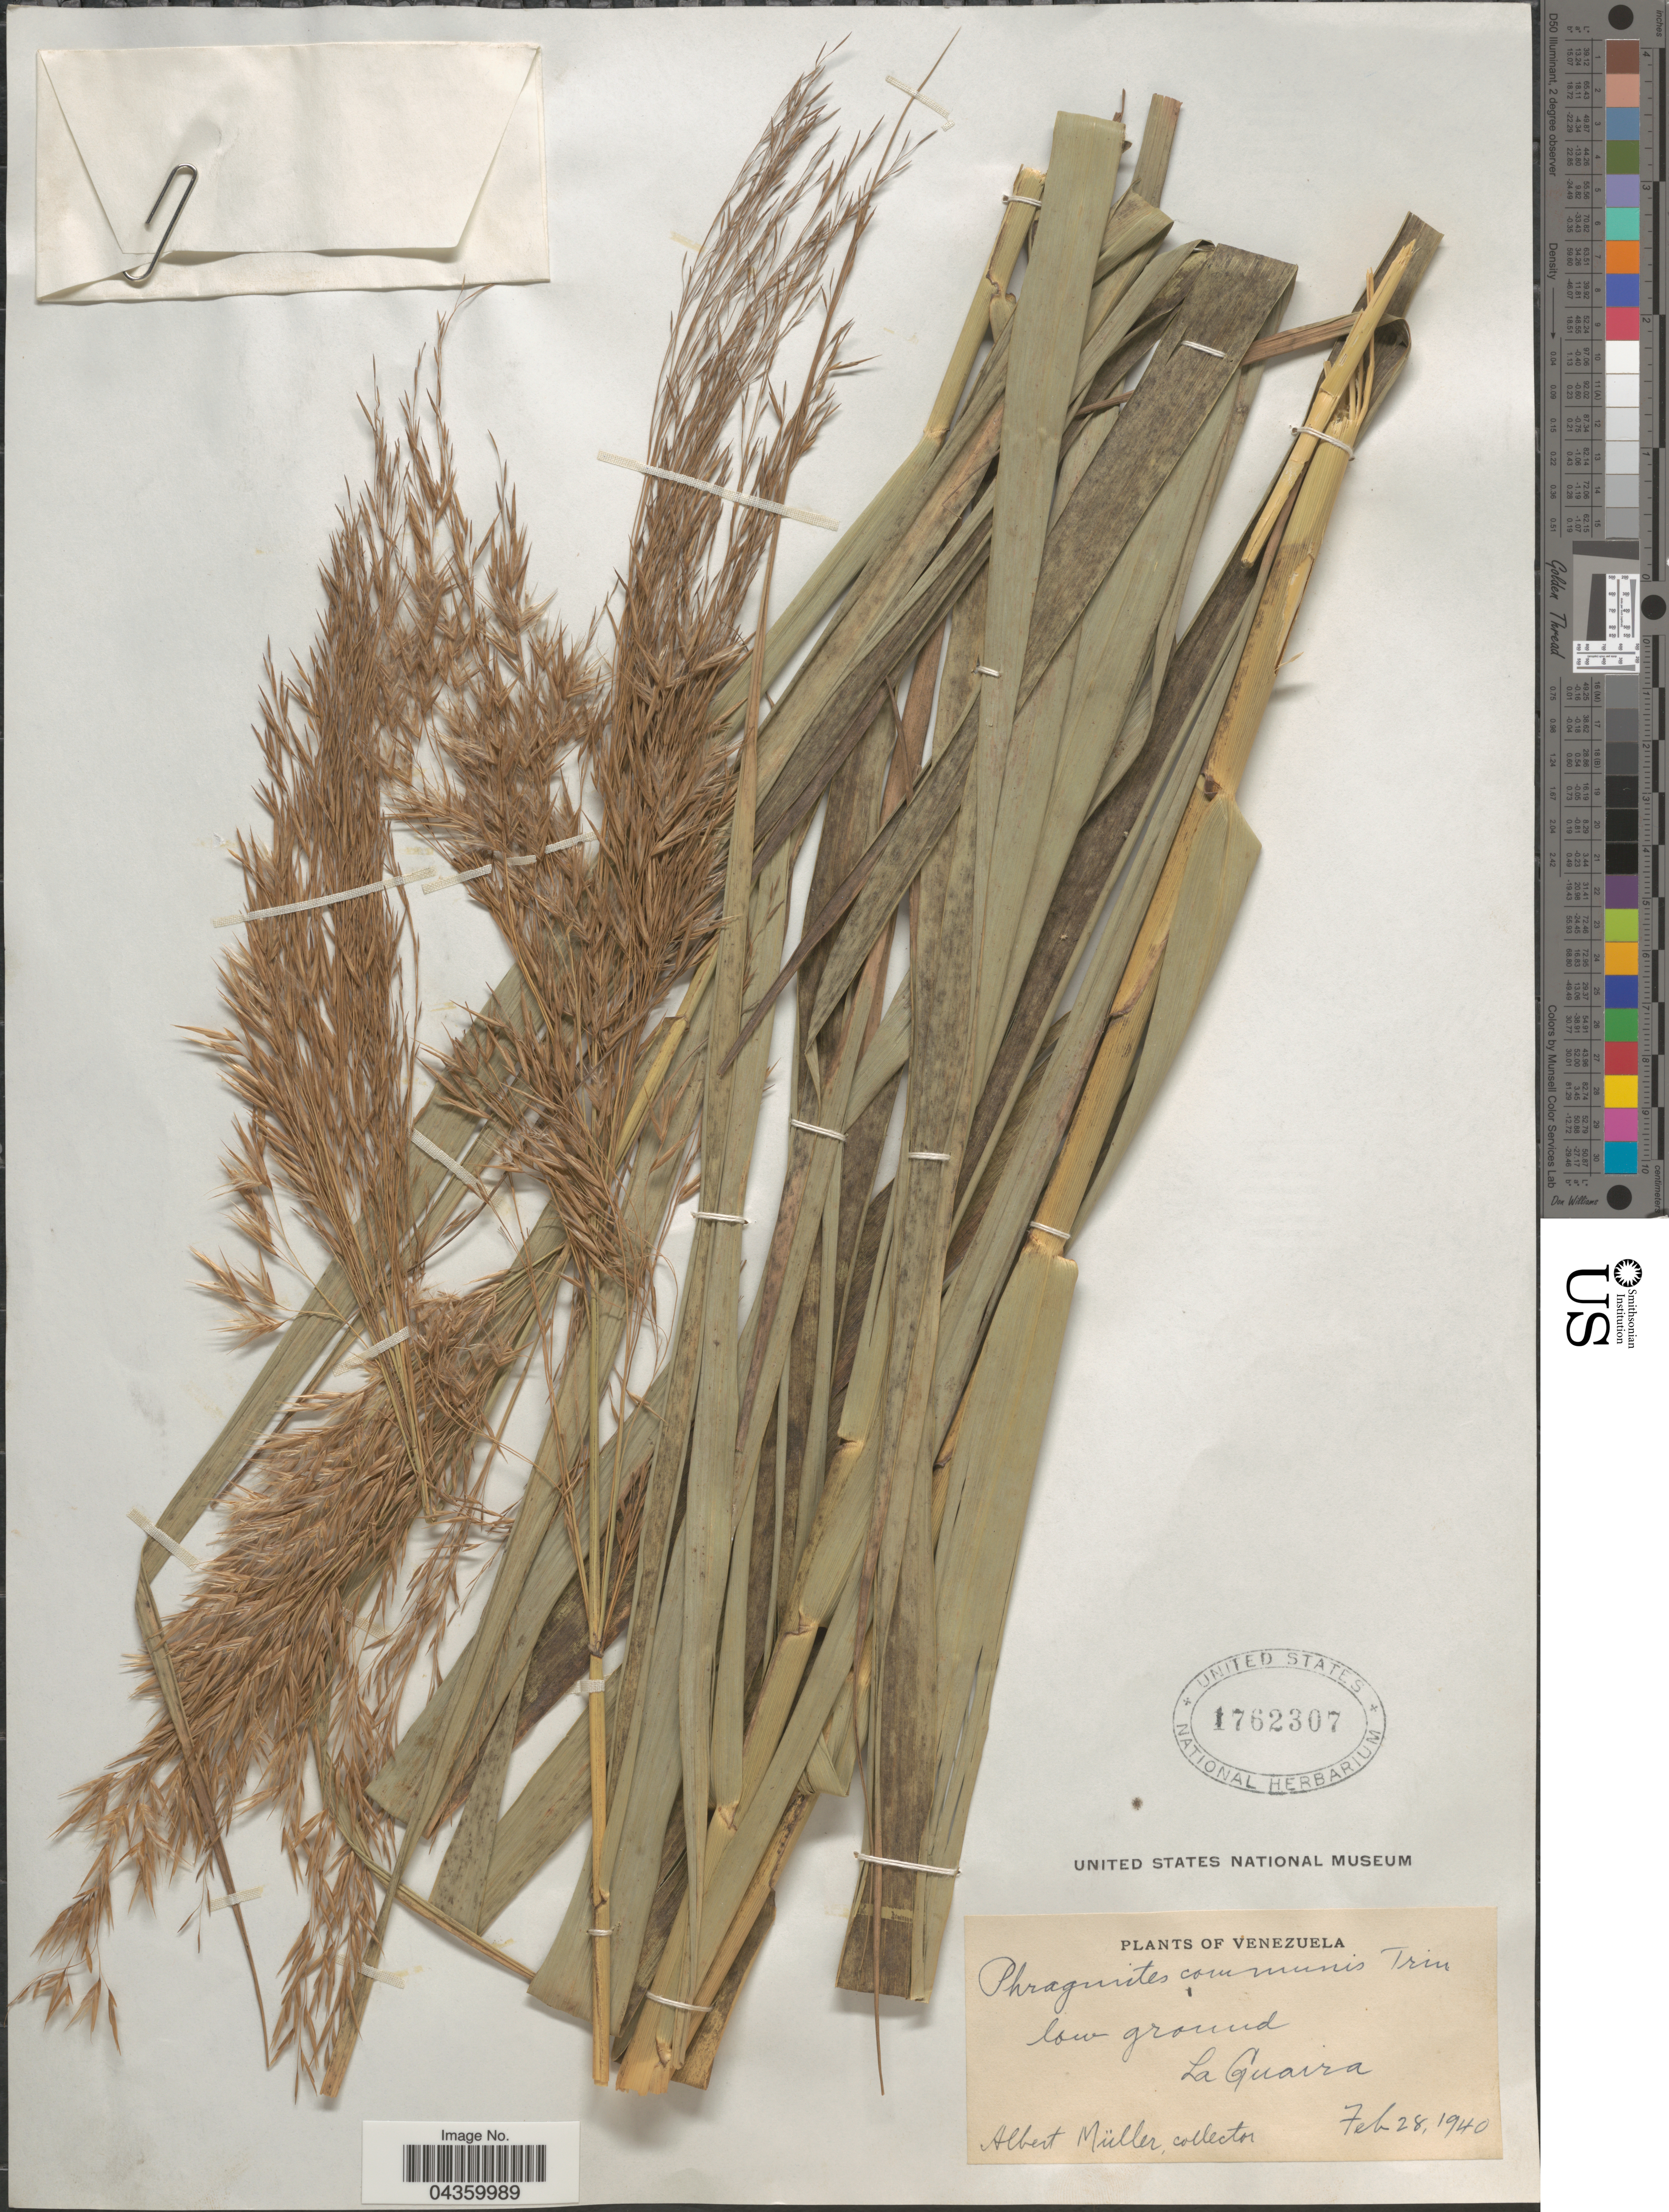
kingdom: Plantae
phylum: Tracheophyta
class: Liliopsida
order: Poales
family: Poaceae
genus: Phragmites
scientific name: Phragmites australis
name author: (Cav.) Trin. ex Steud.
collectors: A. Muller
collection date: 1940-02-28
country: Venezuela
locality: Low ground. La Guaira.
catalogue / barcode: US 1762307